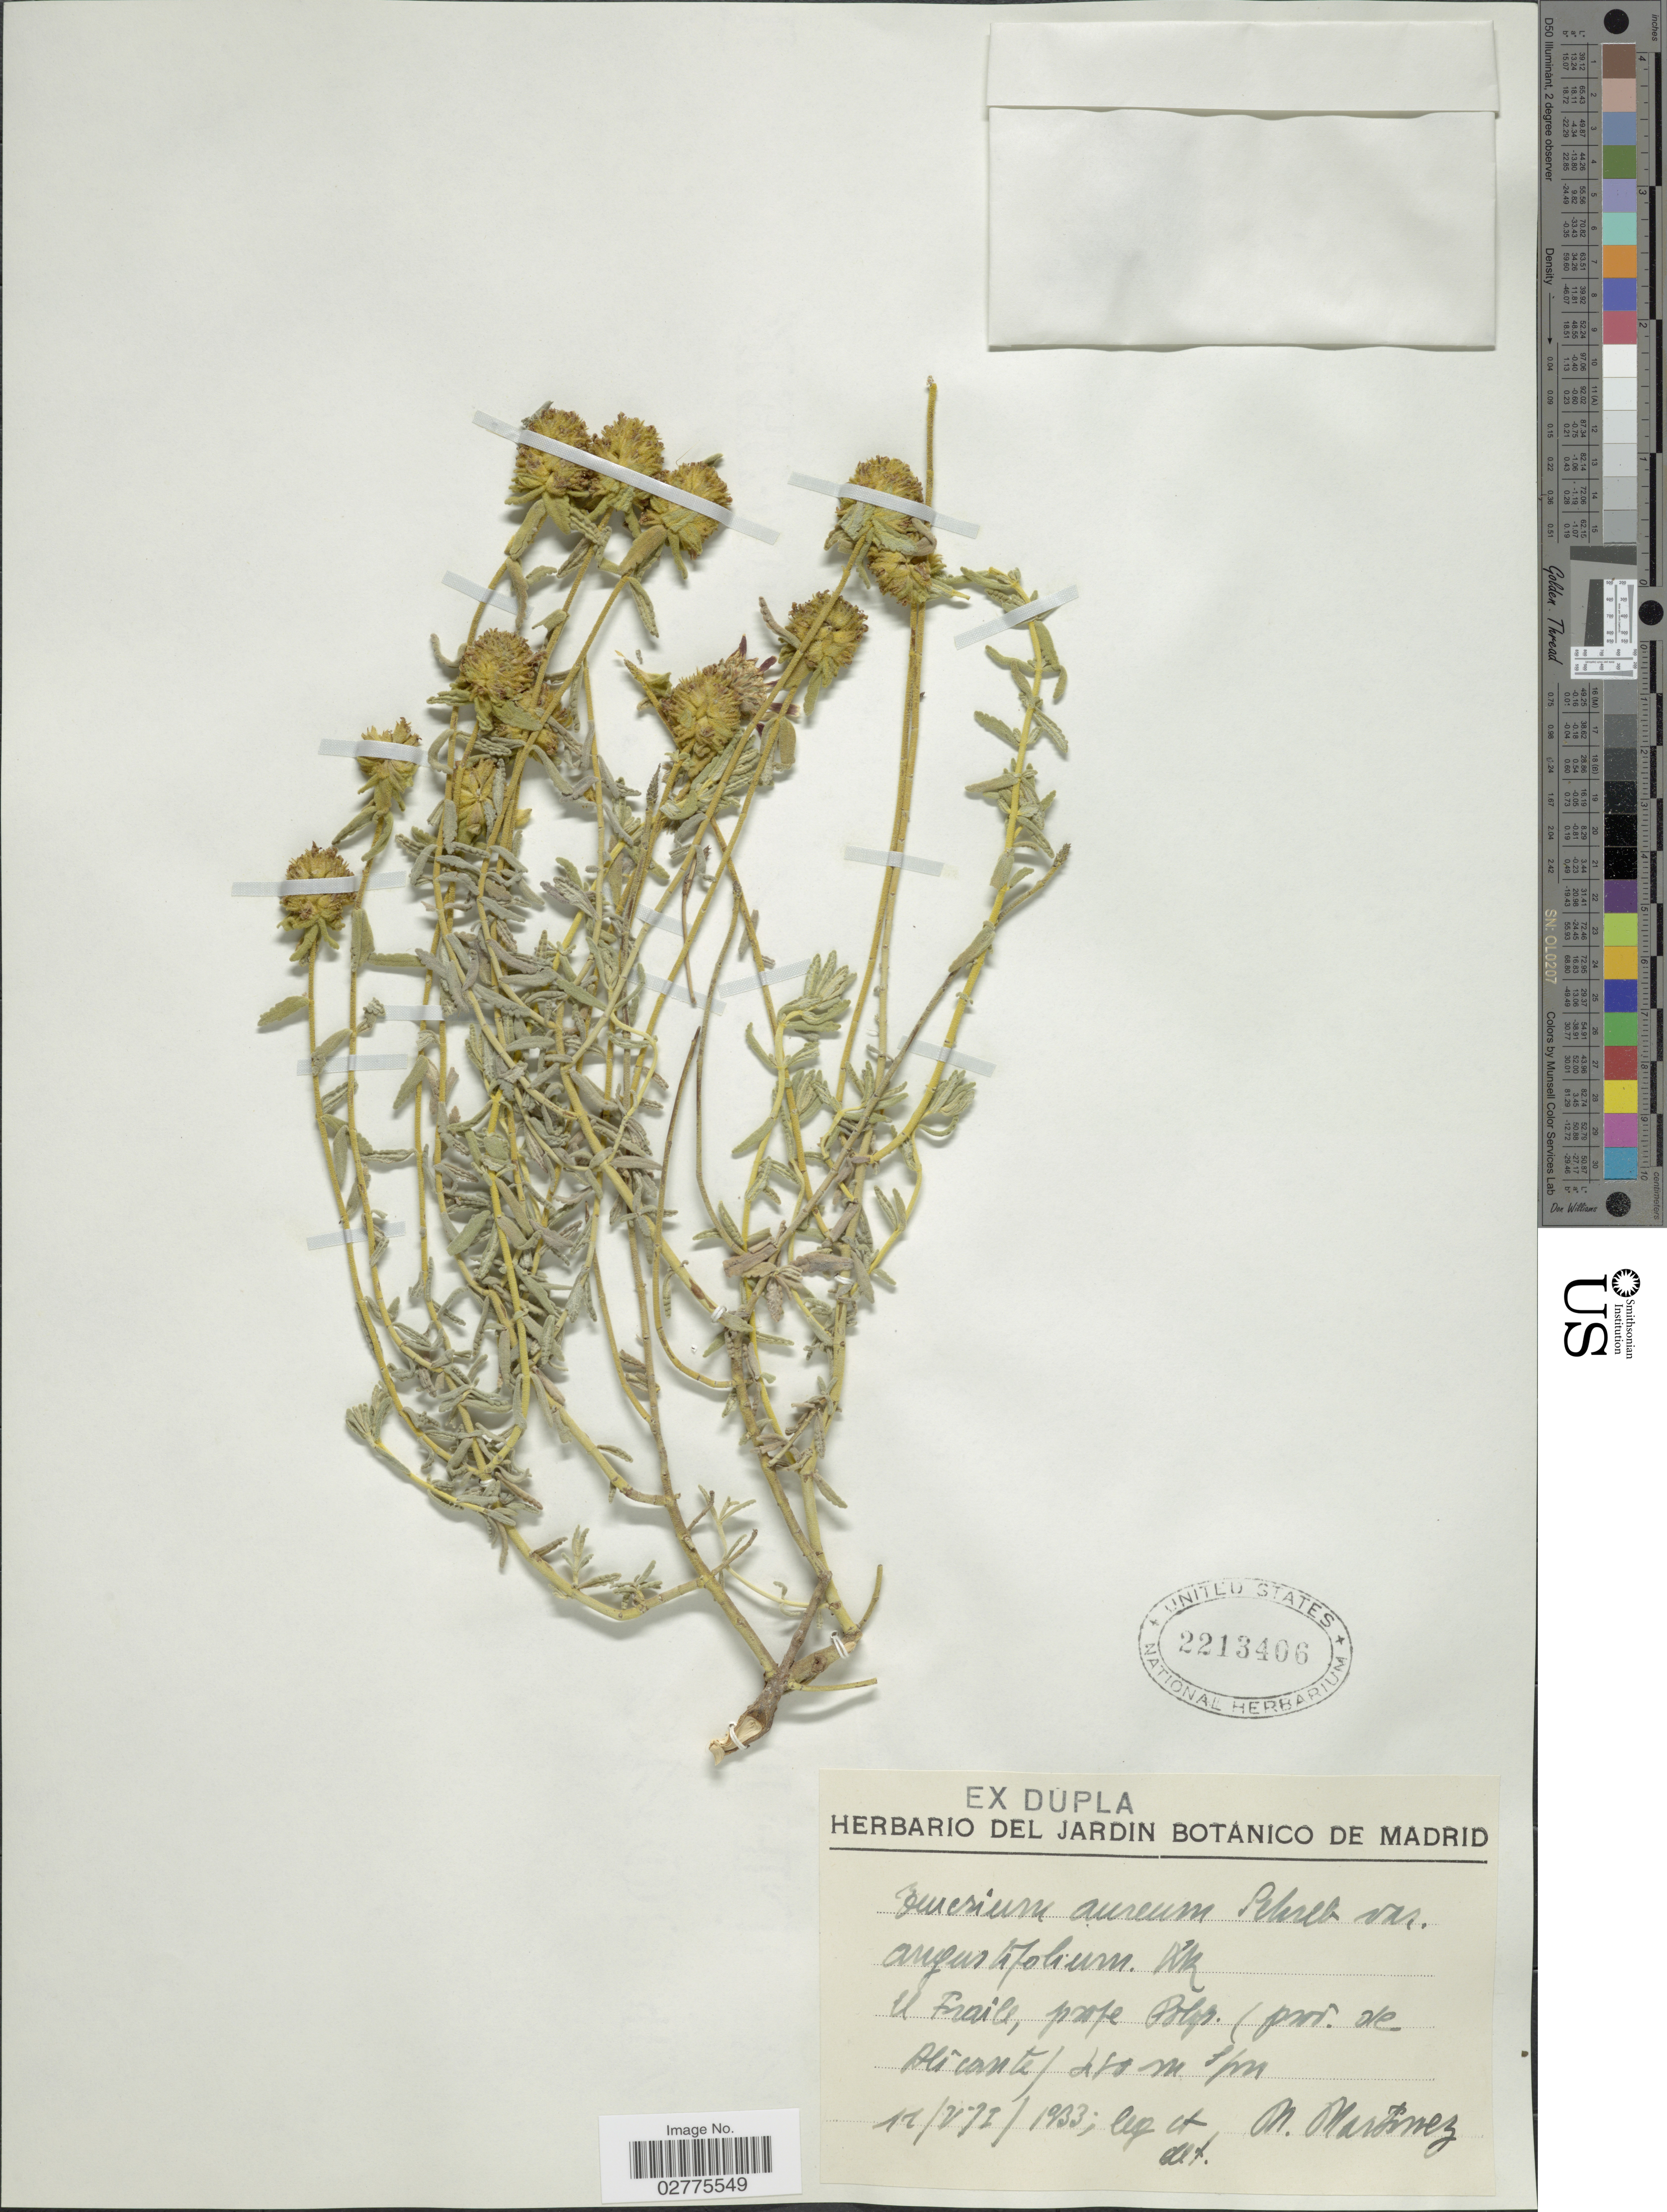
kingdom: Plantae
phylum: Tracheophyta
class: Magnoliopsida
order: Lamiales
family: Lamiaceae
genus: Teucrium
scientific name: Teucrium aureum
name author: Schreb.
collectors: N. M. Martínez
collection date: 1933-07-11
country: Spain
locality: El Fraîle, prope Polp. (prov. de Alîcante).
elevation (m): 450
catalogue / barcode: US 2213406